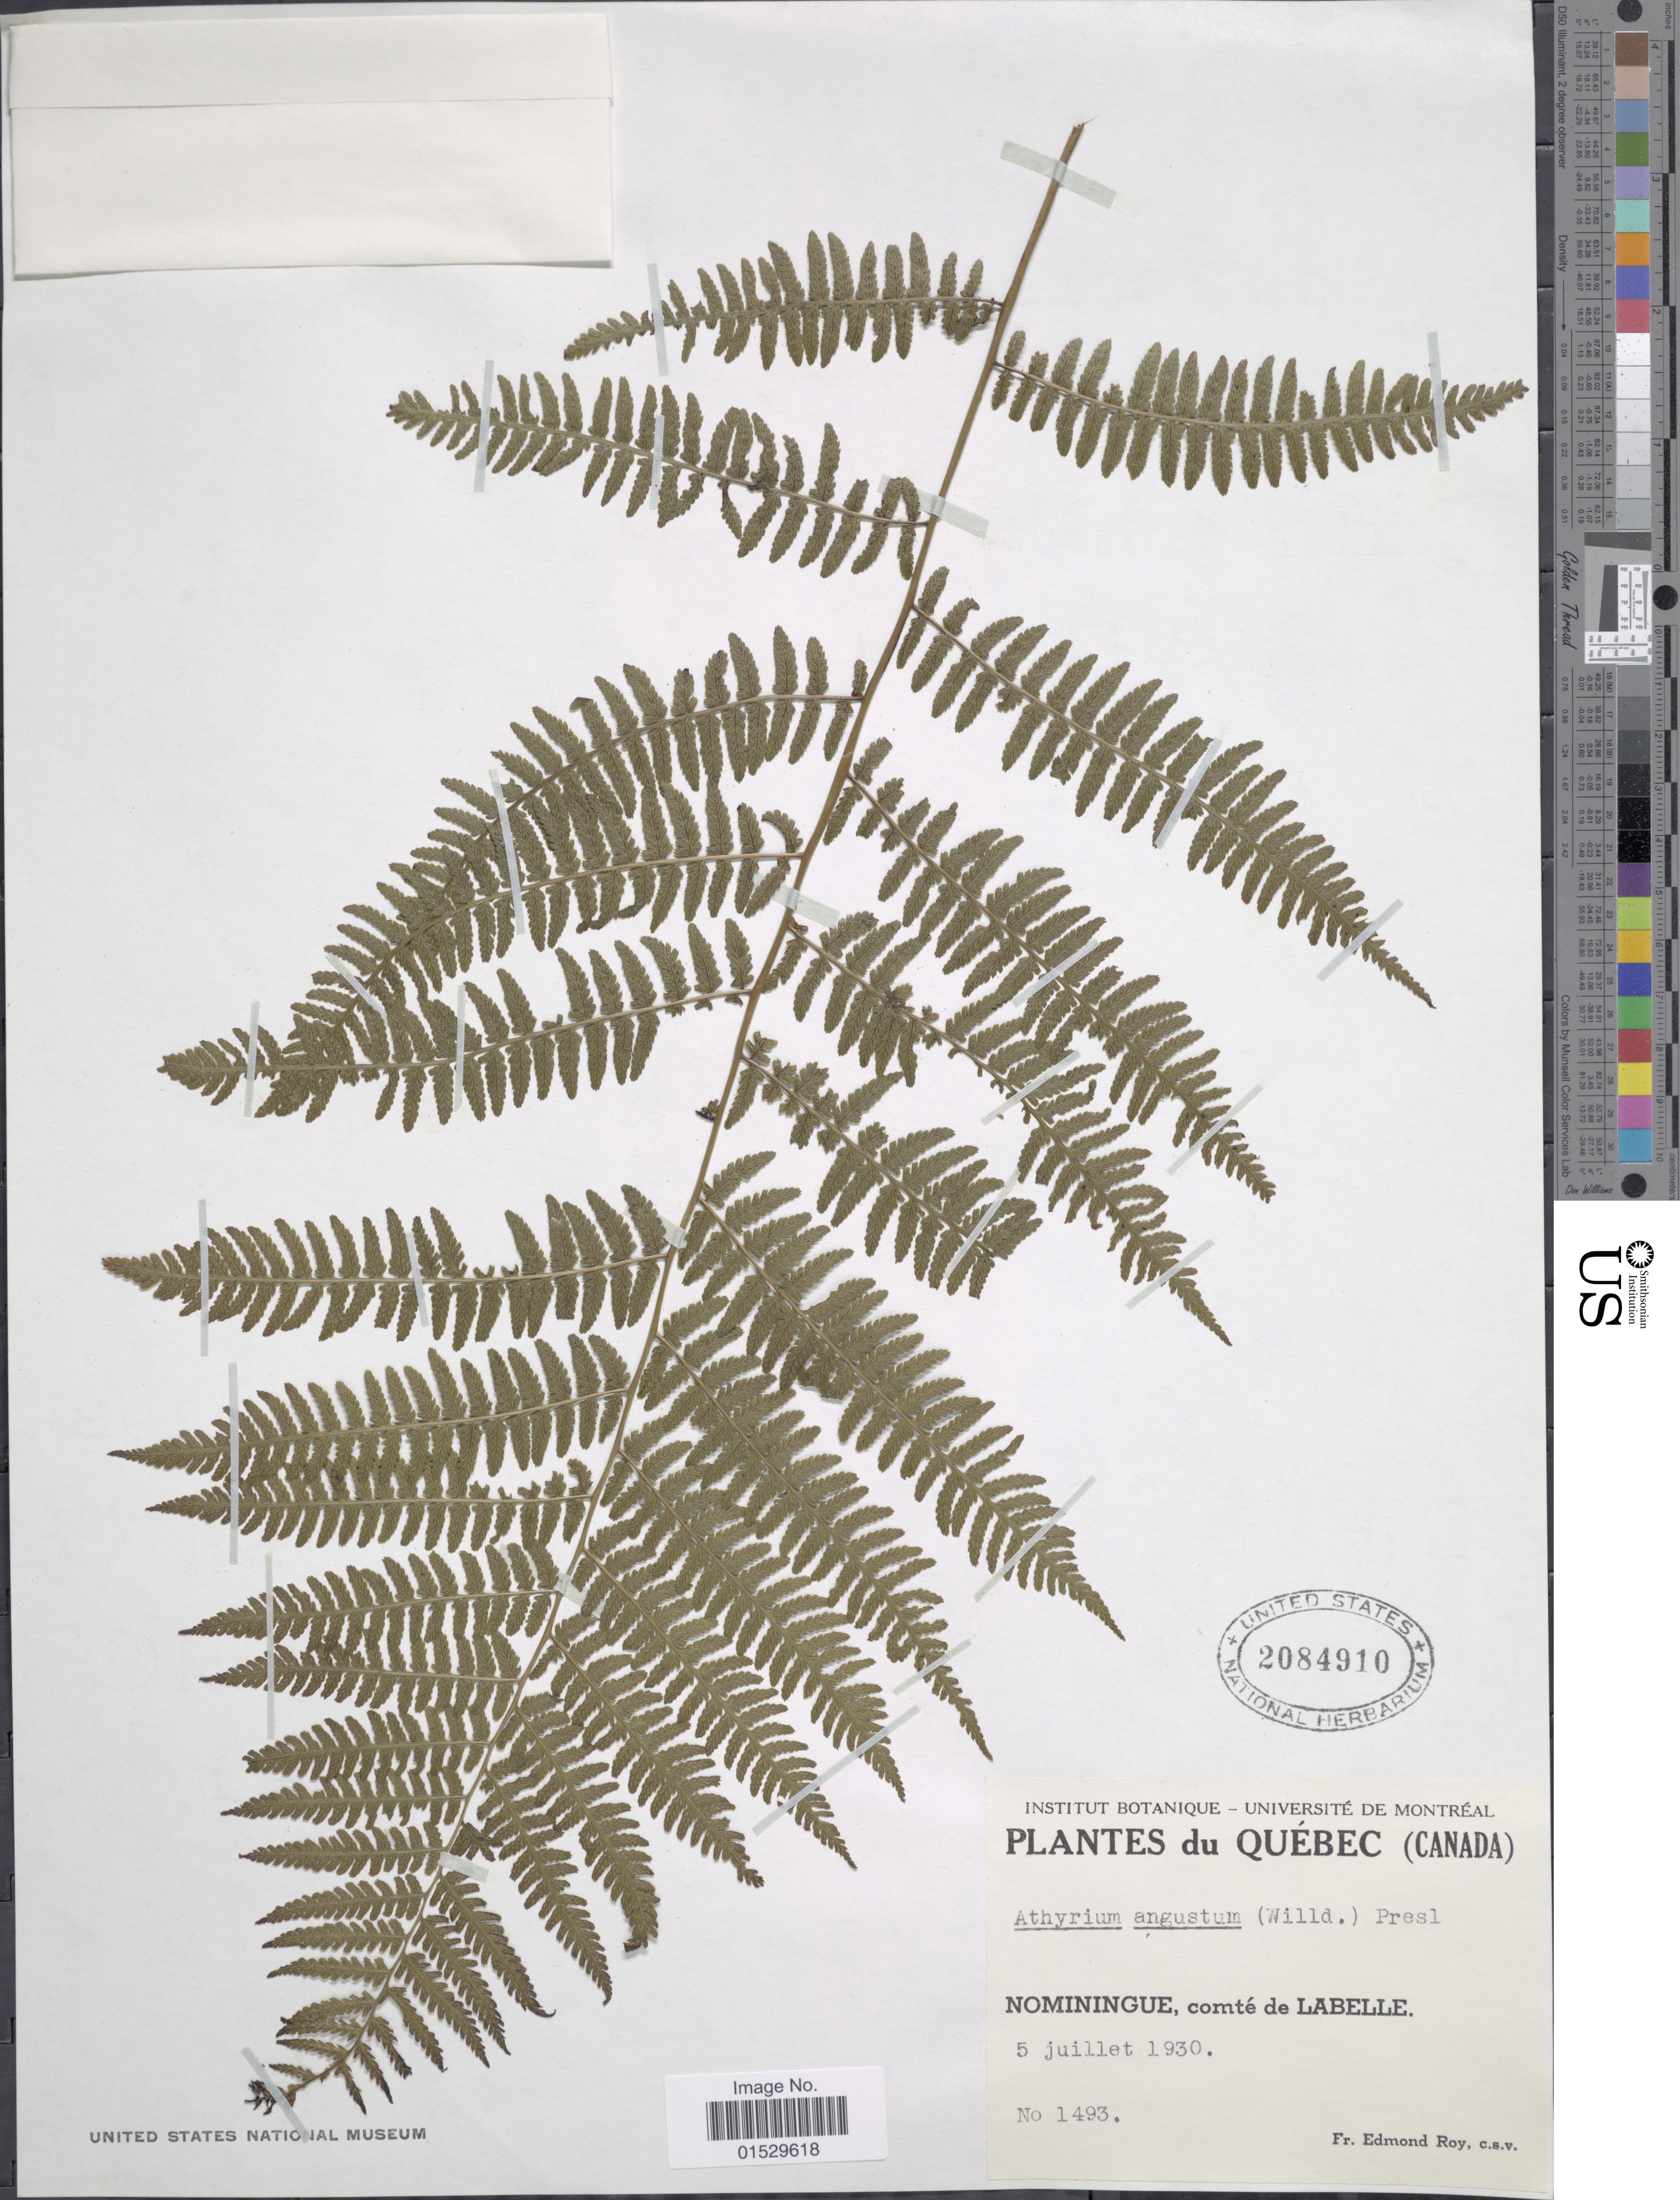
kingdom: Plantae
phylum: Tracheophyta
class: Polypodiopsida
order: Polypodiales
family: Athyriaceae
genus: Athyrium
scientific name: Athyrium filix-femina subsp. angustatum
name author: (Willd.) R.T. Clausen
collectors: E. Roy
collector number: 1493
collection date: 1930-07-05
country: Canada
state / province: Quebec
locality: Nominingue, comte de Labelle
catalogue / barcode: US 2084910